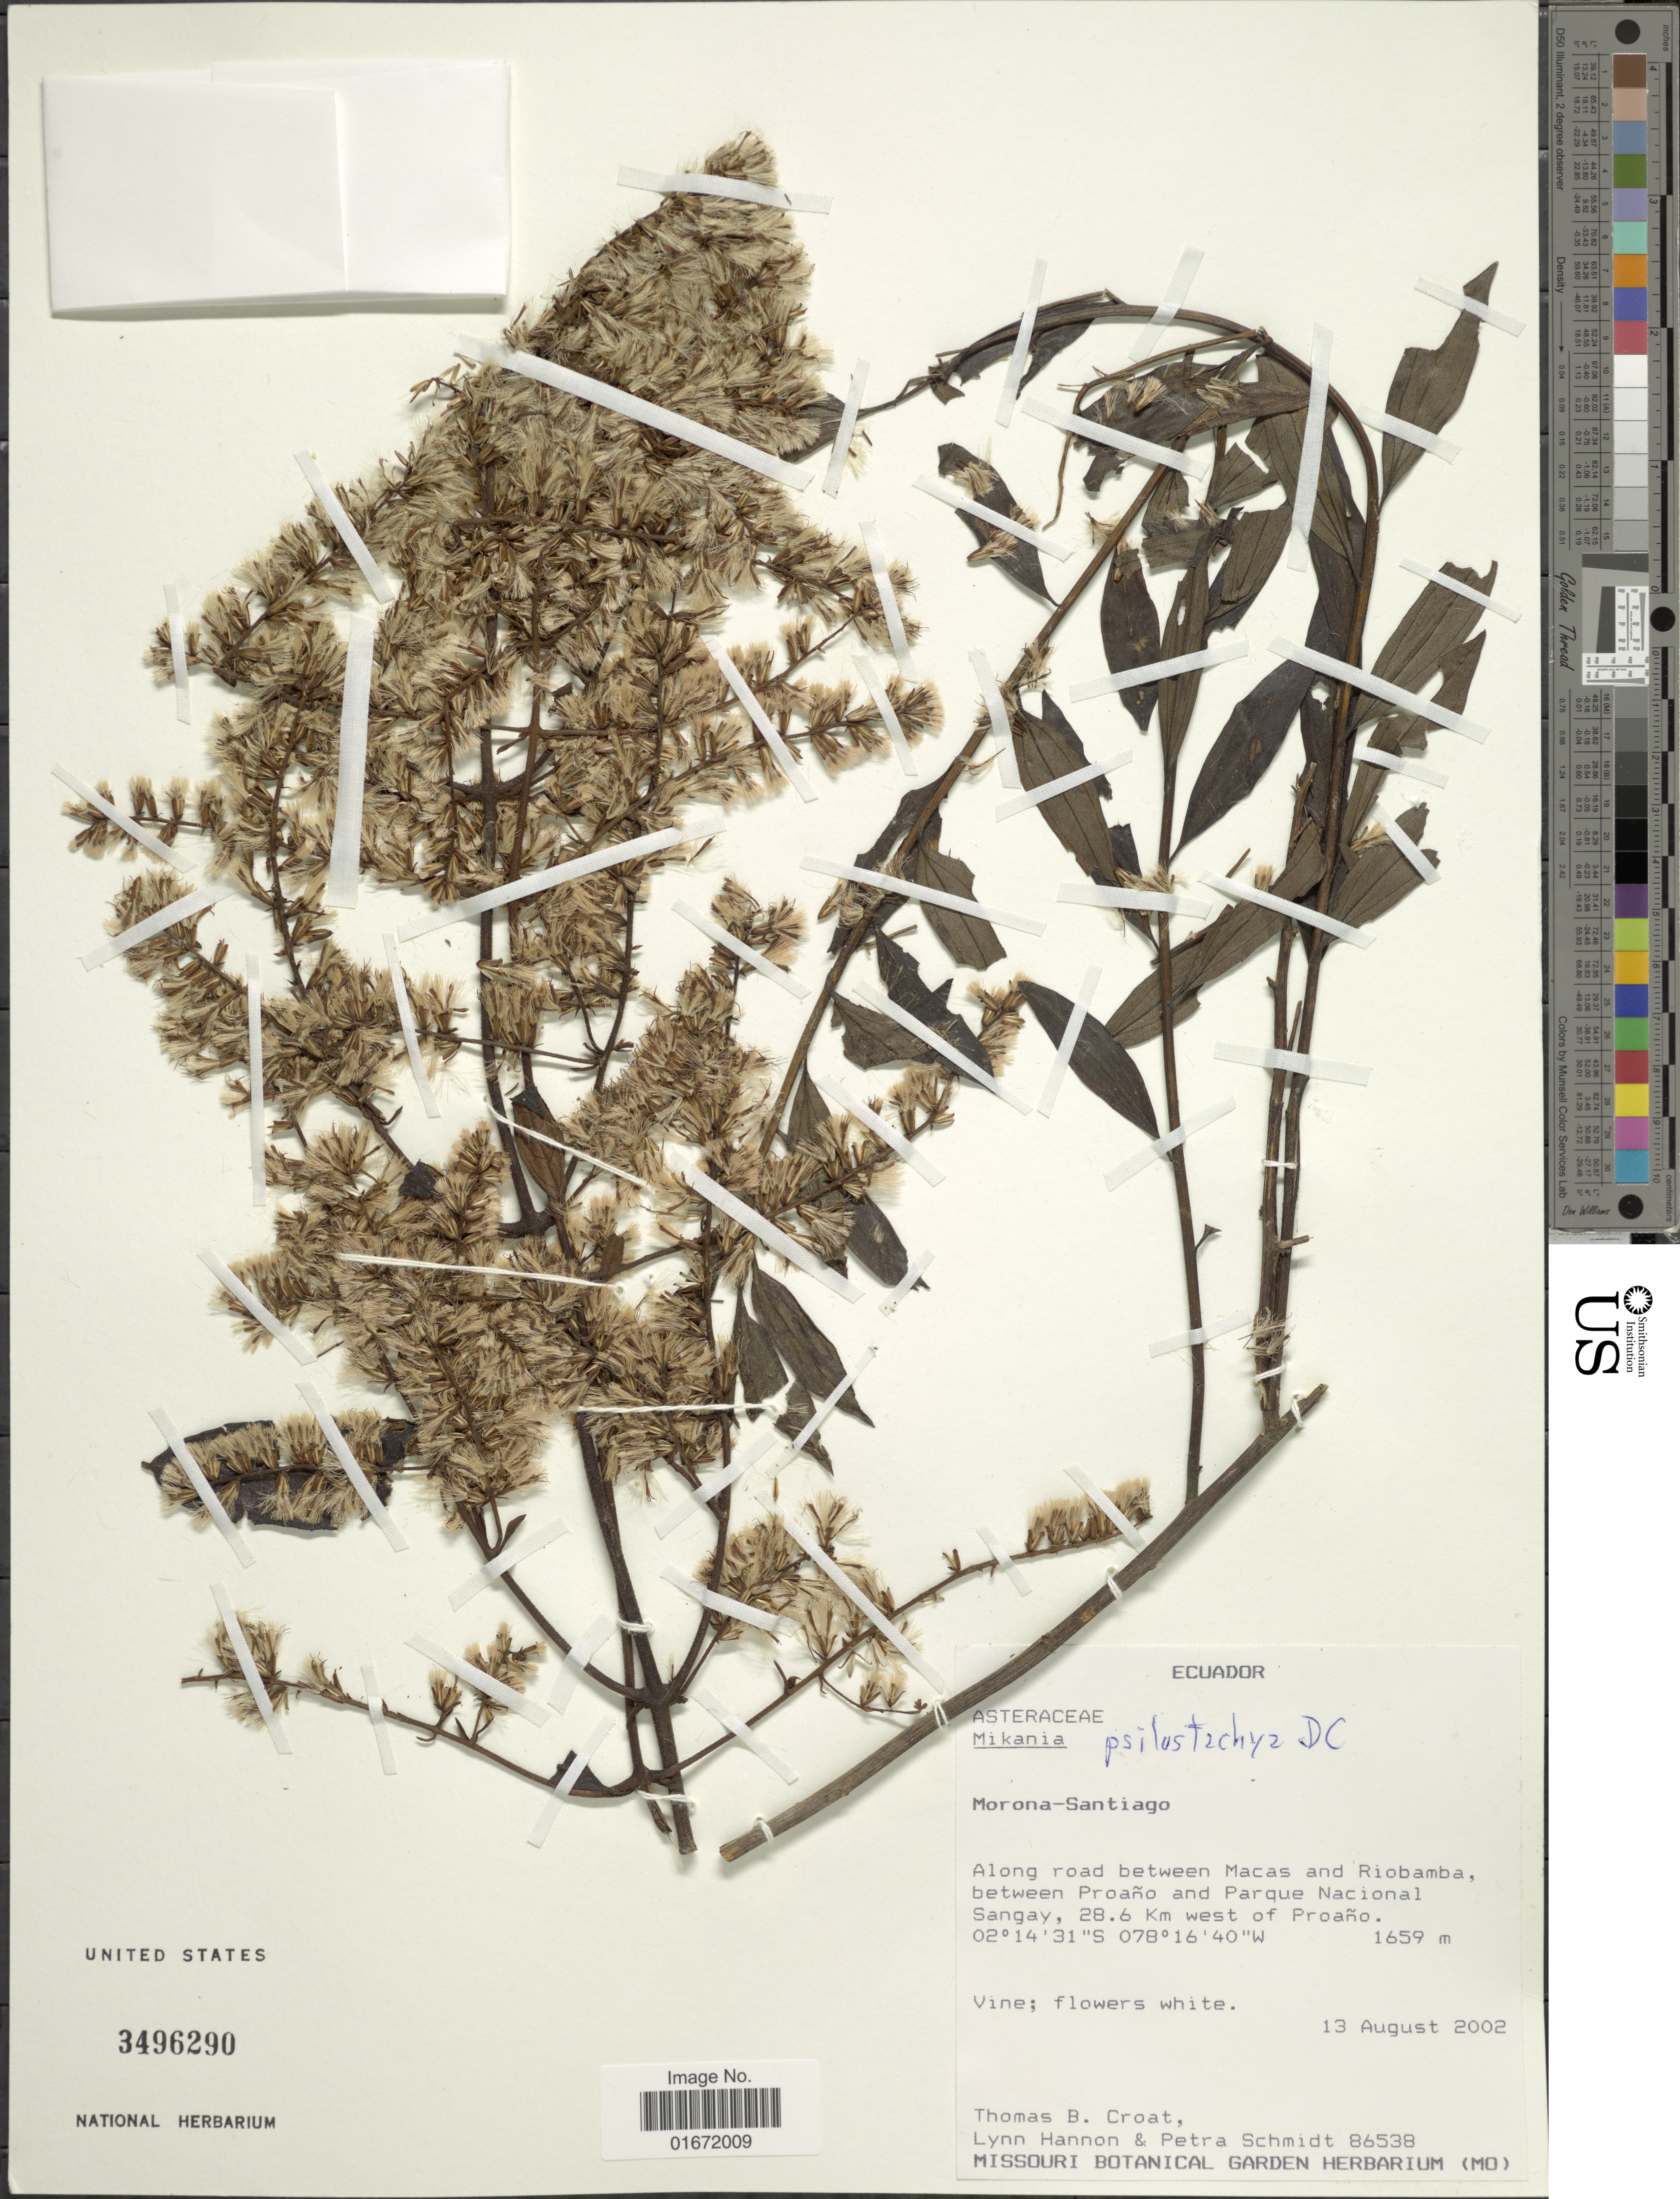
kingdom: Plantae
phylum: Tracheophyta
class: Magnoliopsida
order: Asterales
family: Asteraceae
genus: Mikania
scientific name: Mikania psilostachya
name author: DC.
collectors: T. B. Croat, L. Hannon & P. Schmidt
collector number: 86538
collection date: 2002-08-13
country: Ecuador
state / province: Morona-Santiago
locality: Morona-Santiago. Along road between Macas and Riobamba, between Proaño and Parque Nacional Sangay, 28.6 Km west of PProao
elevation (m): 1659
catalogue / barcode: US 3496290